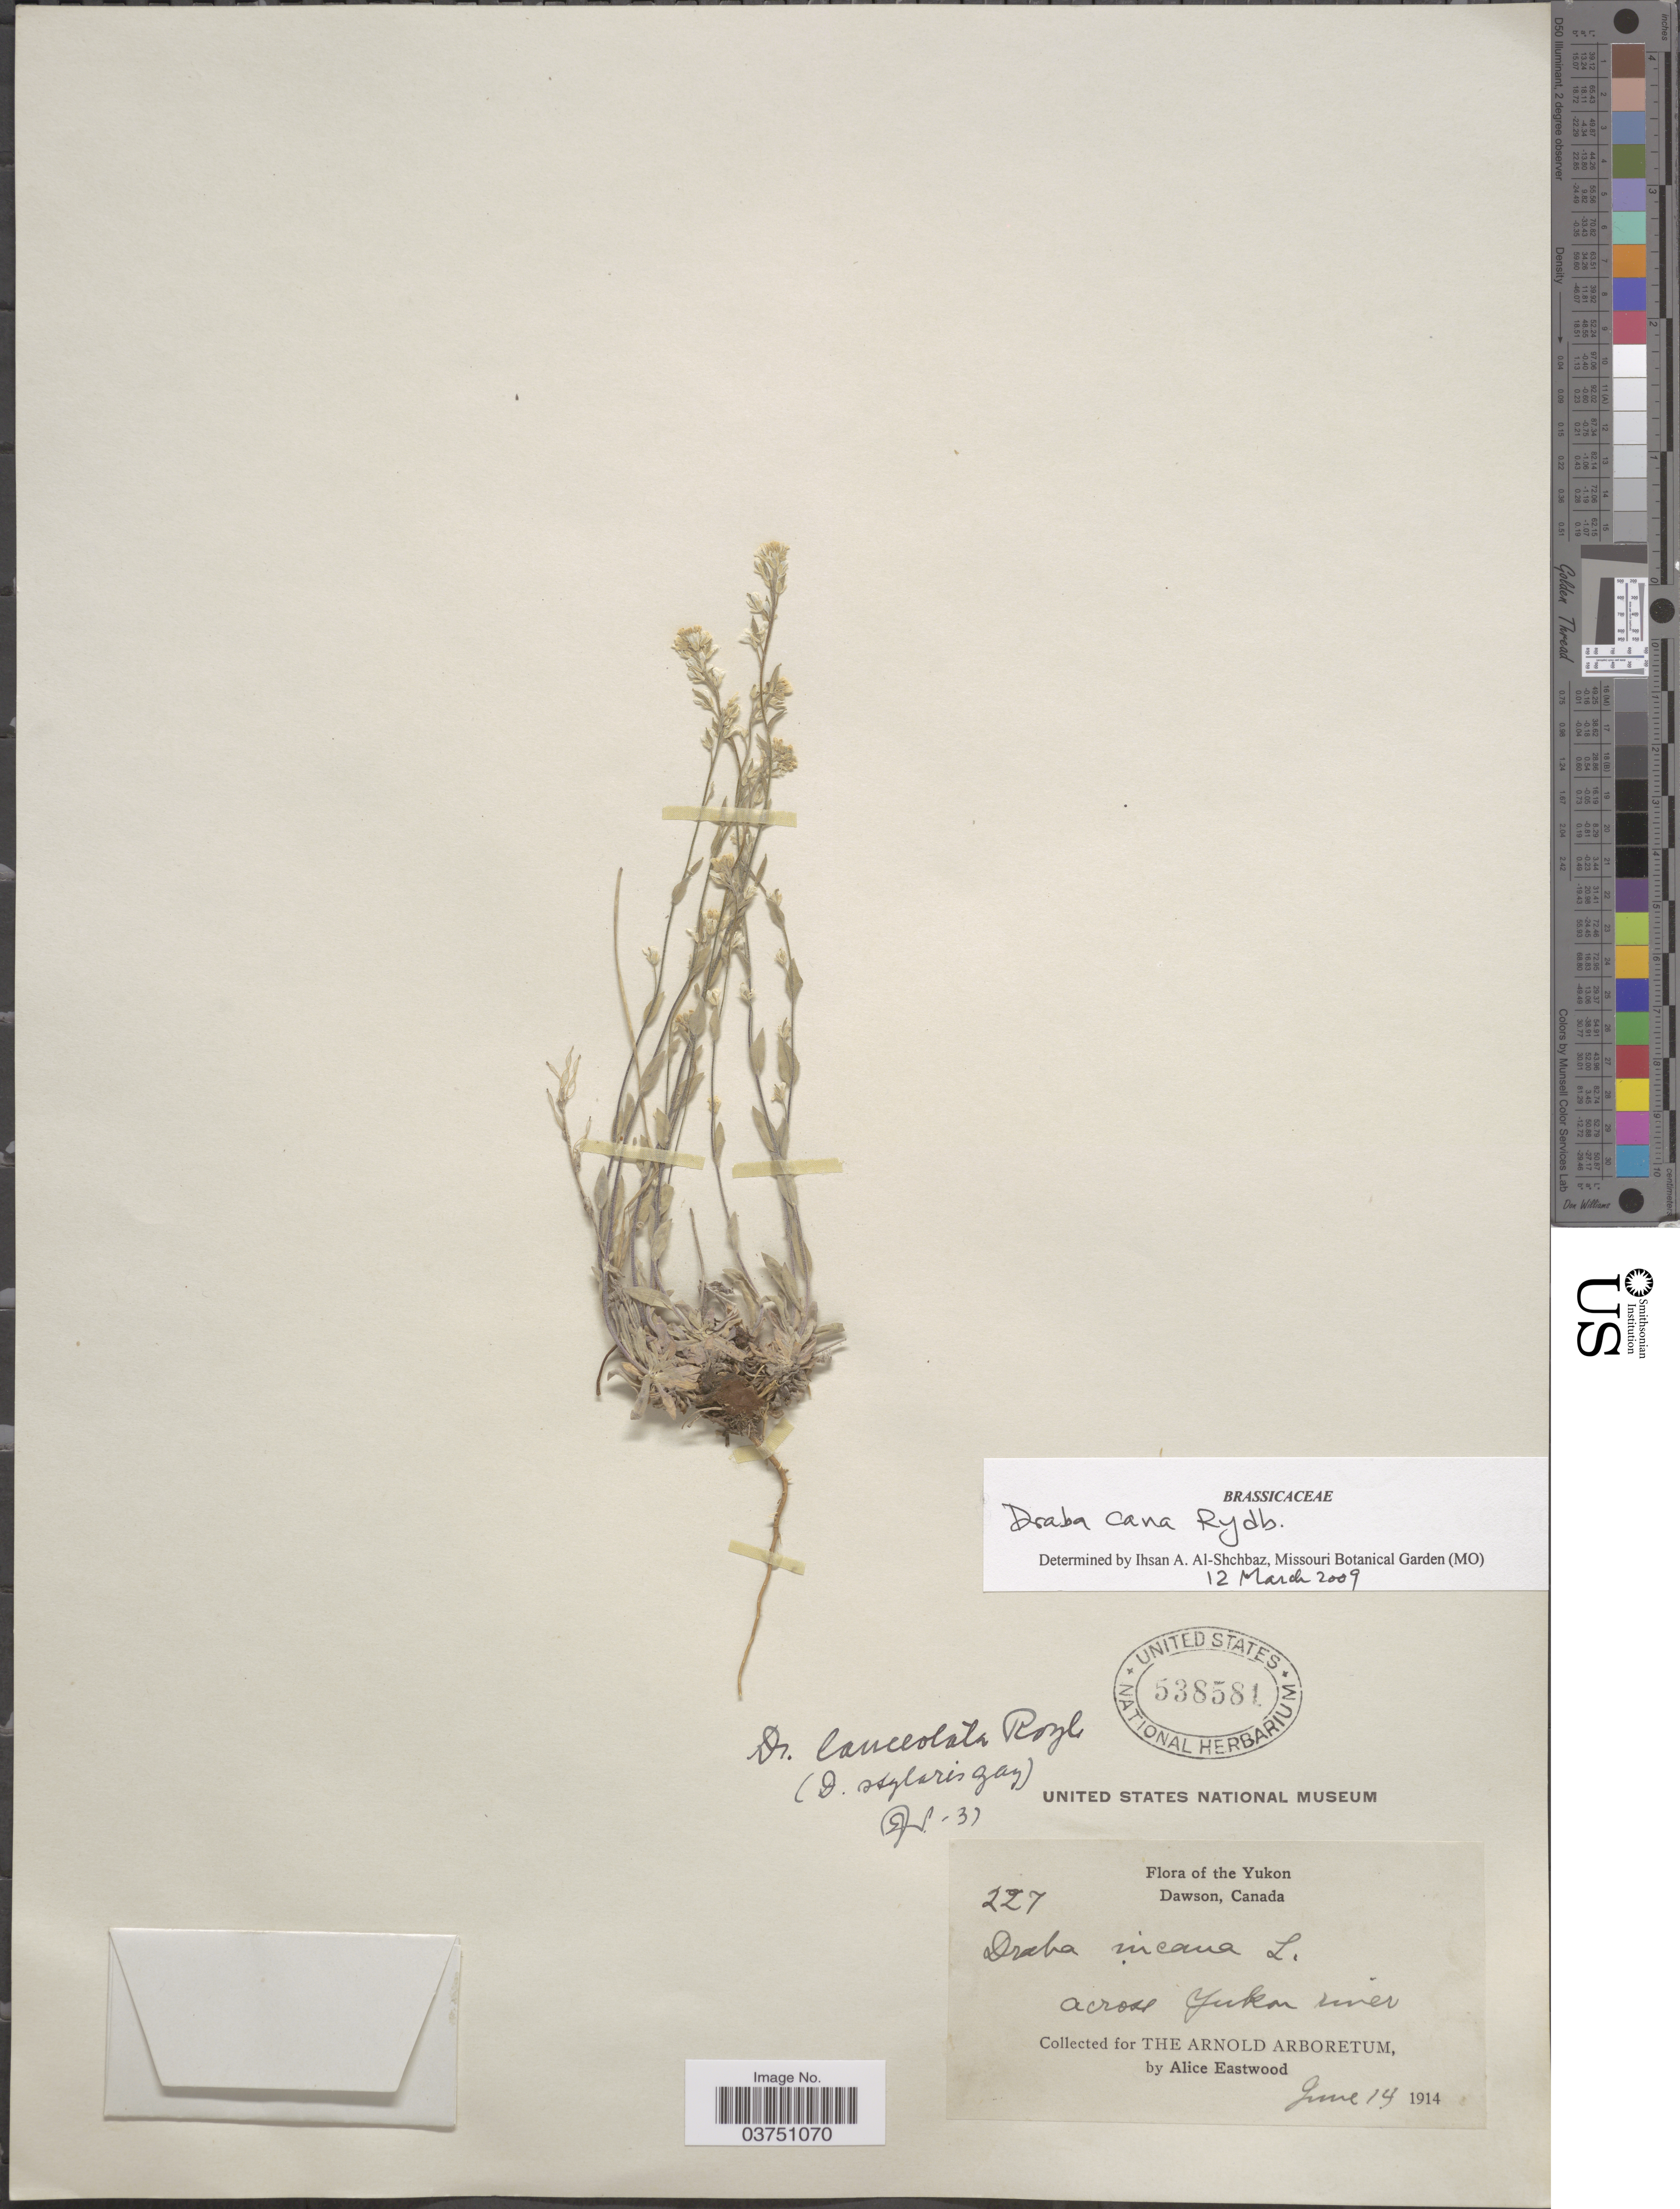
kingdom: Plantae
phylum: Tracheophyta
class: Magnoliopsida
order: Brassicales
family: Brassicaceae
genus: Draba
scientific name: Draba cana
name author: Rydb.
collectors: A. Eastwood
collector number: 227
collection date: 1914-06-14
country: Canada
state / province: Yukon Territory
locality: The Yukon. Dawson. Across Yukon river.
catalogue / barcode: US 538581